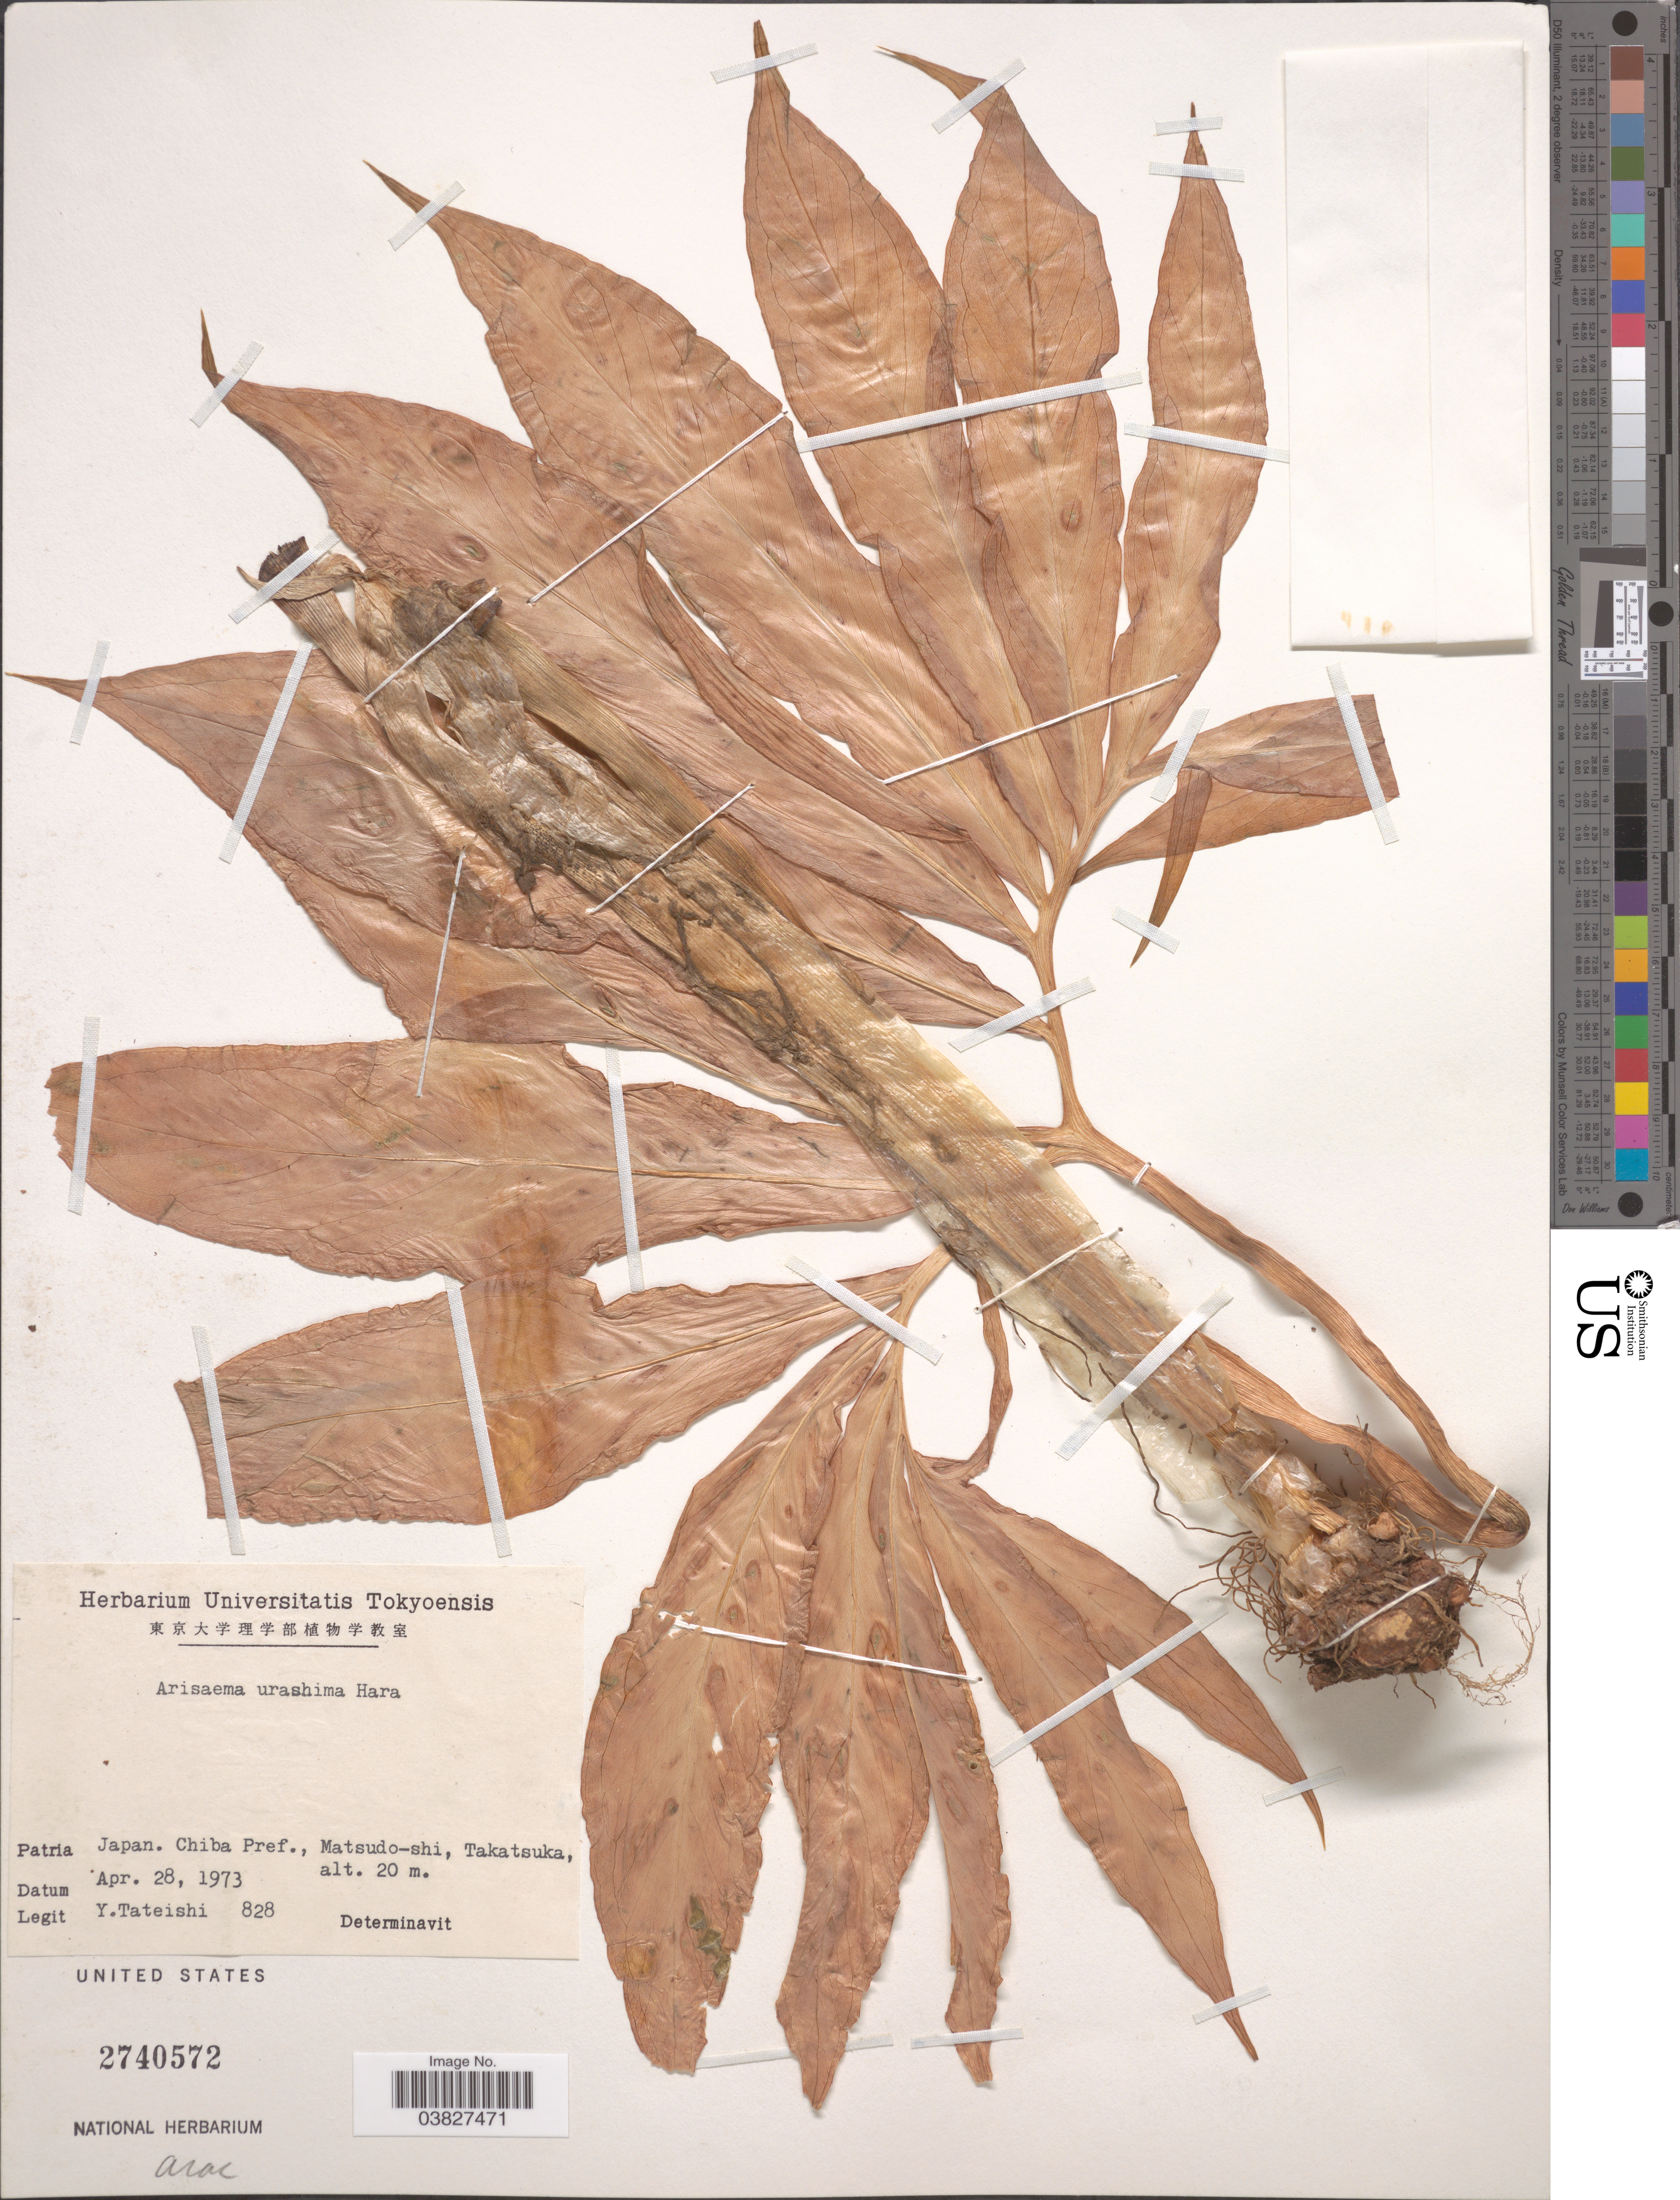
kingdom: Plantae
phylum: Tracheophyta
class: Liliopsida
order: Alismatales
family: Araceae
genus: Arisaema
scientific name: Arisaema urashima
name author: H. Hara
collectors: Y. Tateishi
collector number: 828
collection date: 1973-04-28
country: Japan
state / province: Tiba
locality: Chiba Pref., Matsudo-shi, Takatsuka.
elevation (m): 20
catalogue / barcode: US 2740572